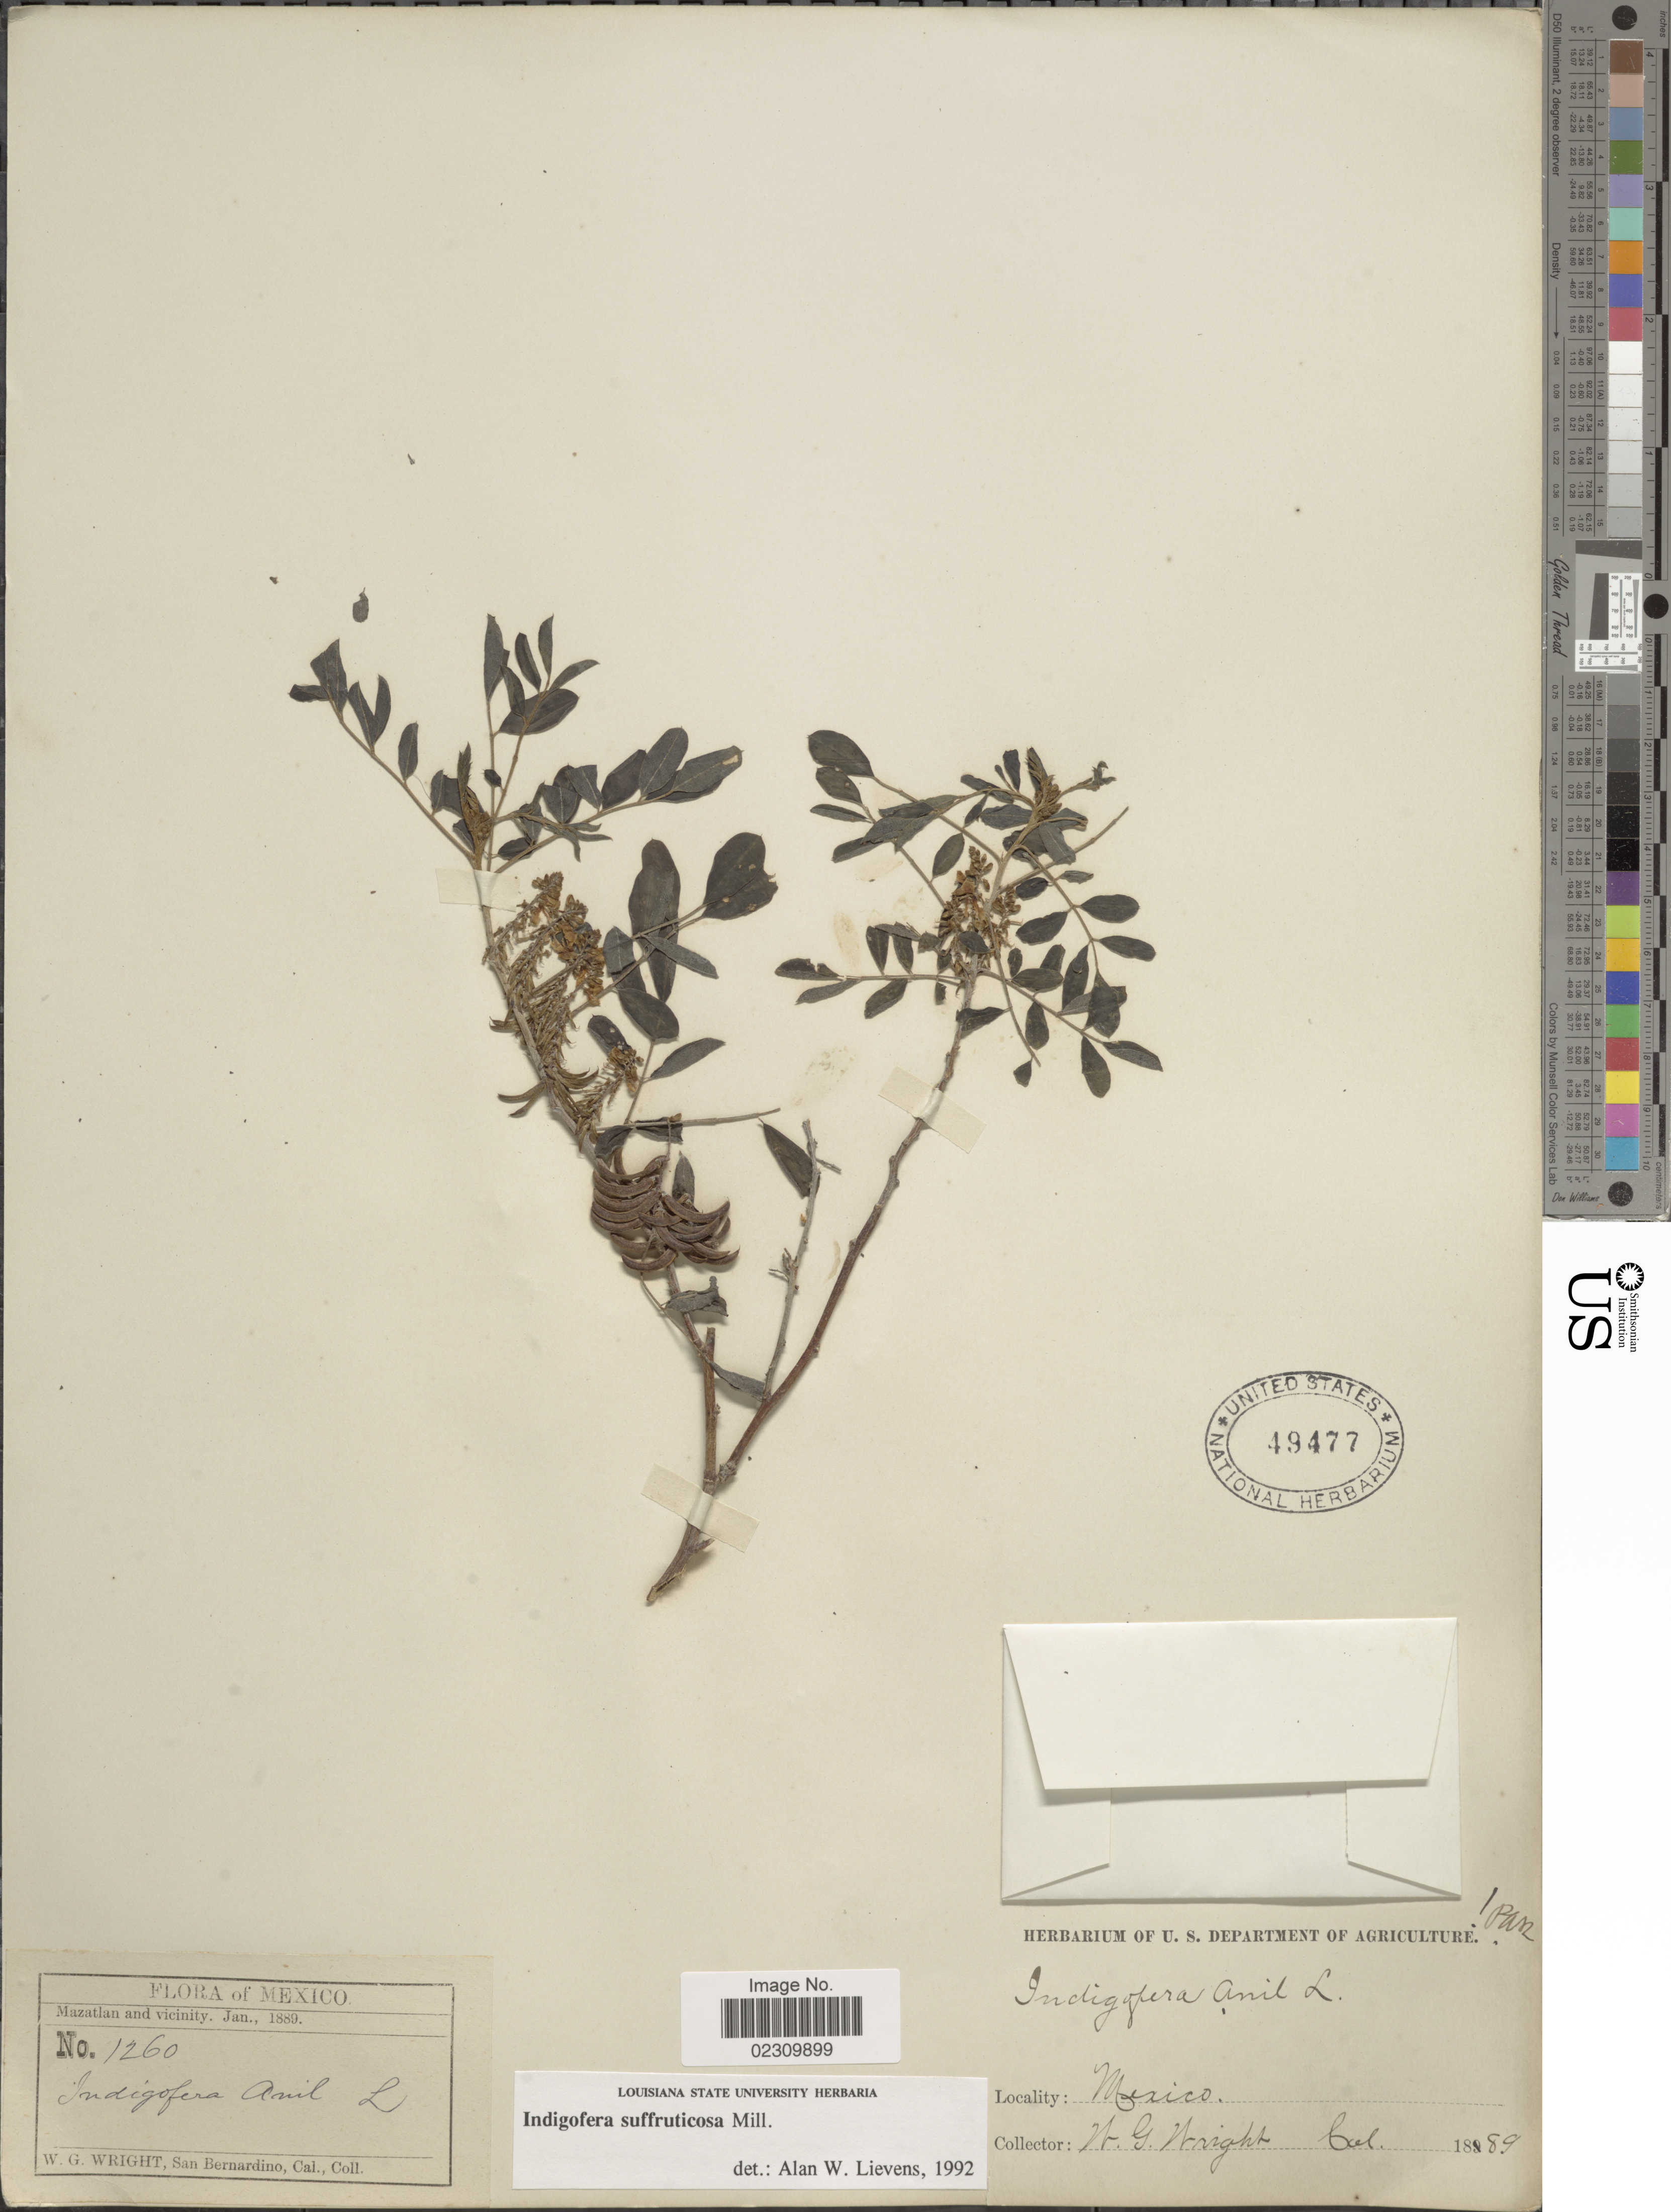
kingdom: Plantae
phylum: Tracheophyta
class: Magnoliopsida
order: Fabales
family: Fabaceae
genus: Indigofera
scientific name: Indigofera suffruticosa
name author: Mill.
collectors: W. G. Wright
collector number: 1260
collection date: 1889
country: Mexico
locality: Mazatland and vicinity, San Bernardino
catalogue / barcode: US 49477